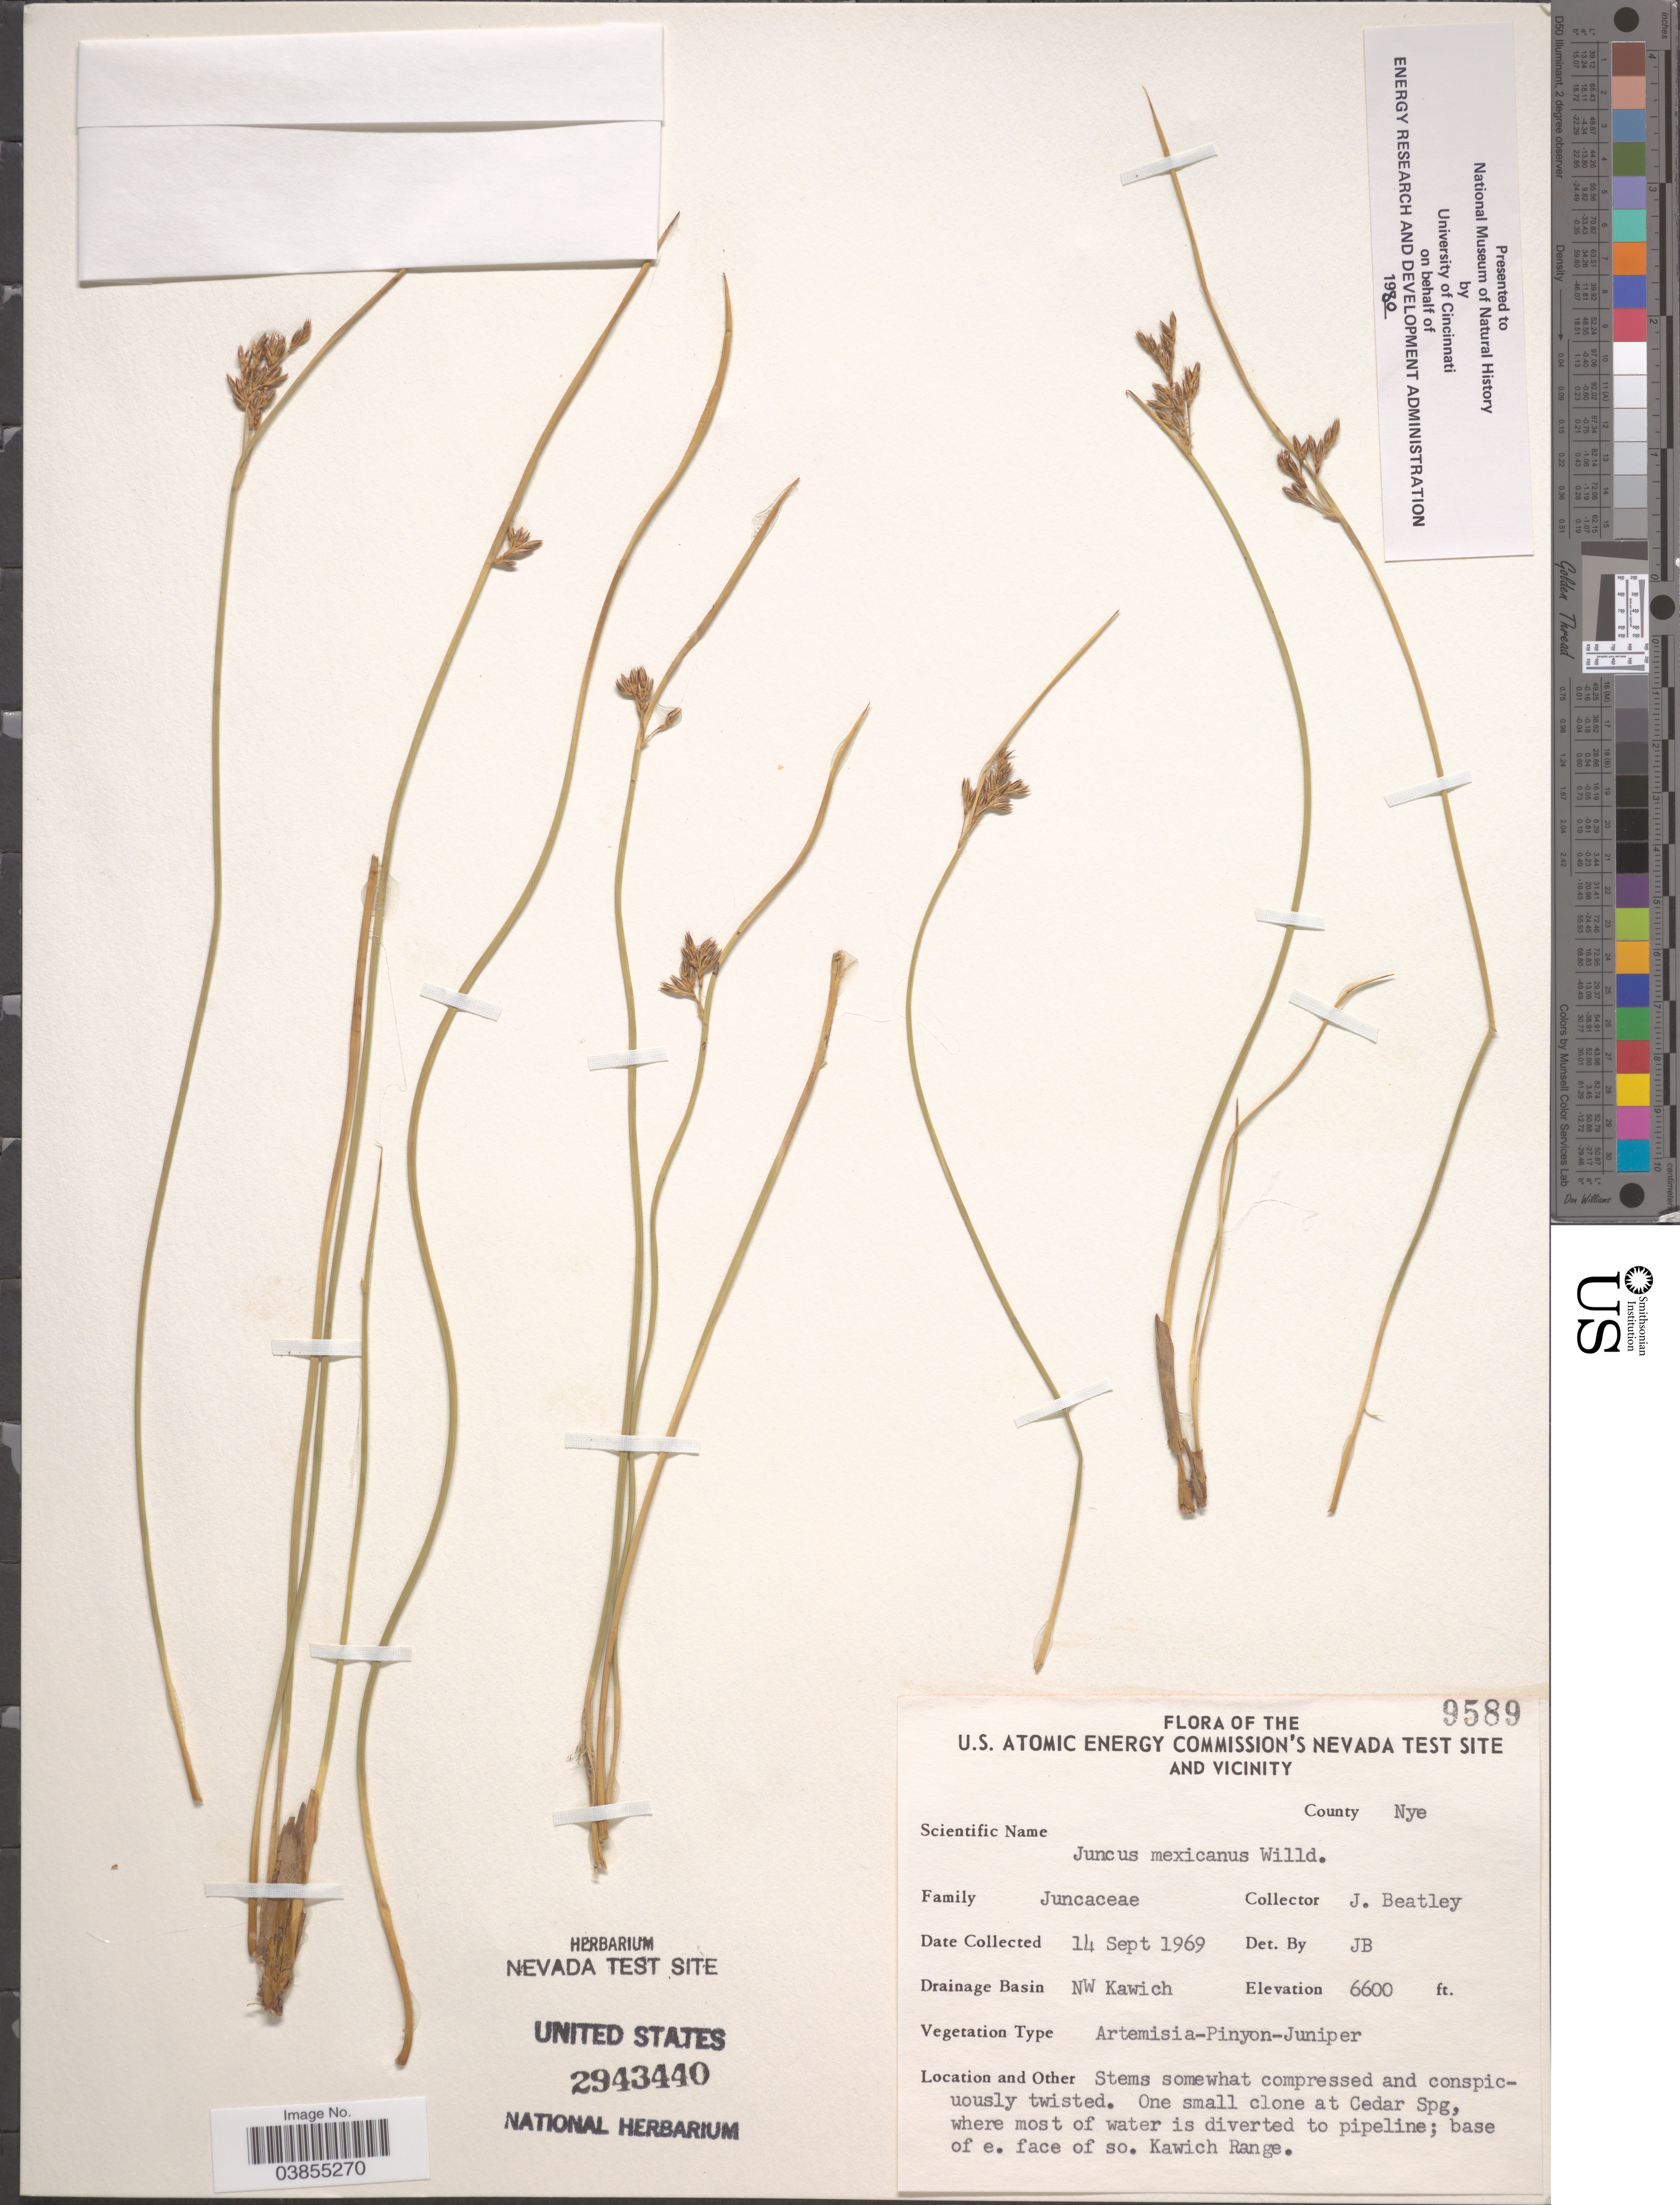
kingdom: Plantae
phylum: Tracheophyta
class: Liliopsida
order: Poales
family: Juncaceae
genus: Juncus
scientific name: Juncus mexicanus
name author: Willd. ex Schult. & Schult. f.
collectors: J. C. Beatley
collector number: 9589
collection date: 1969-09-14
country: United States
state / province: Nevada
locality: U.S. Atomic Energy Commission's Nevada Test Site and Vicinity. County Nye. Drainage Basin NW Kawich. One small clone at Cedar Spg, where most of water is diverted to pipeline; base of e. face of so. Kawich Range.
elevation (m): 2012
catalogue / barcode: US 2943440